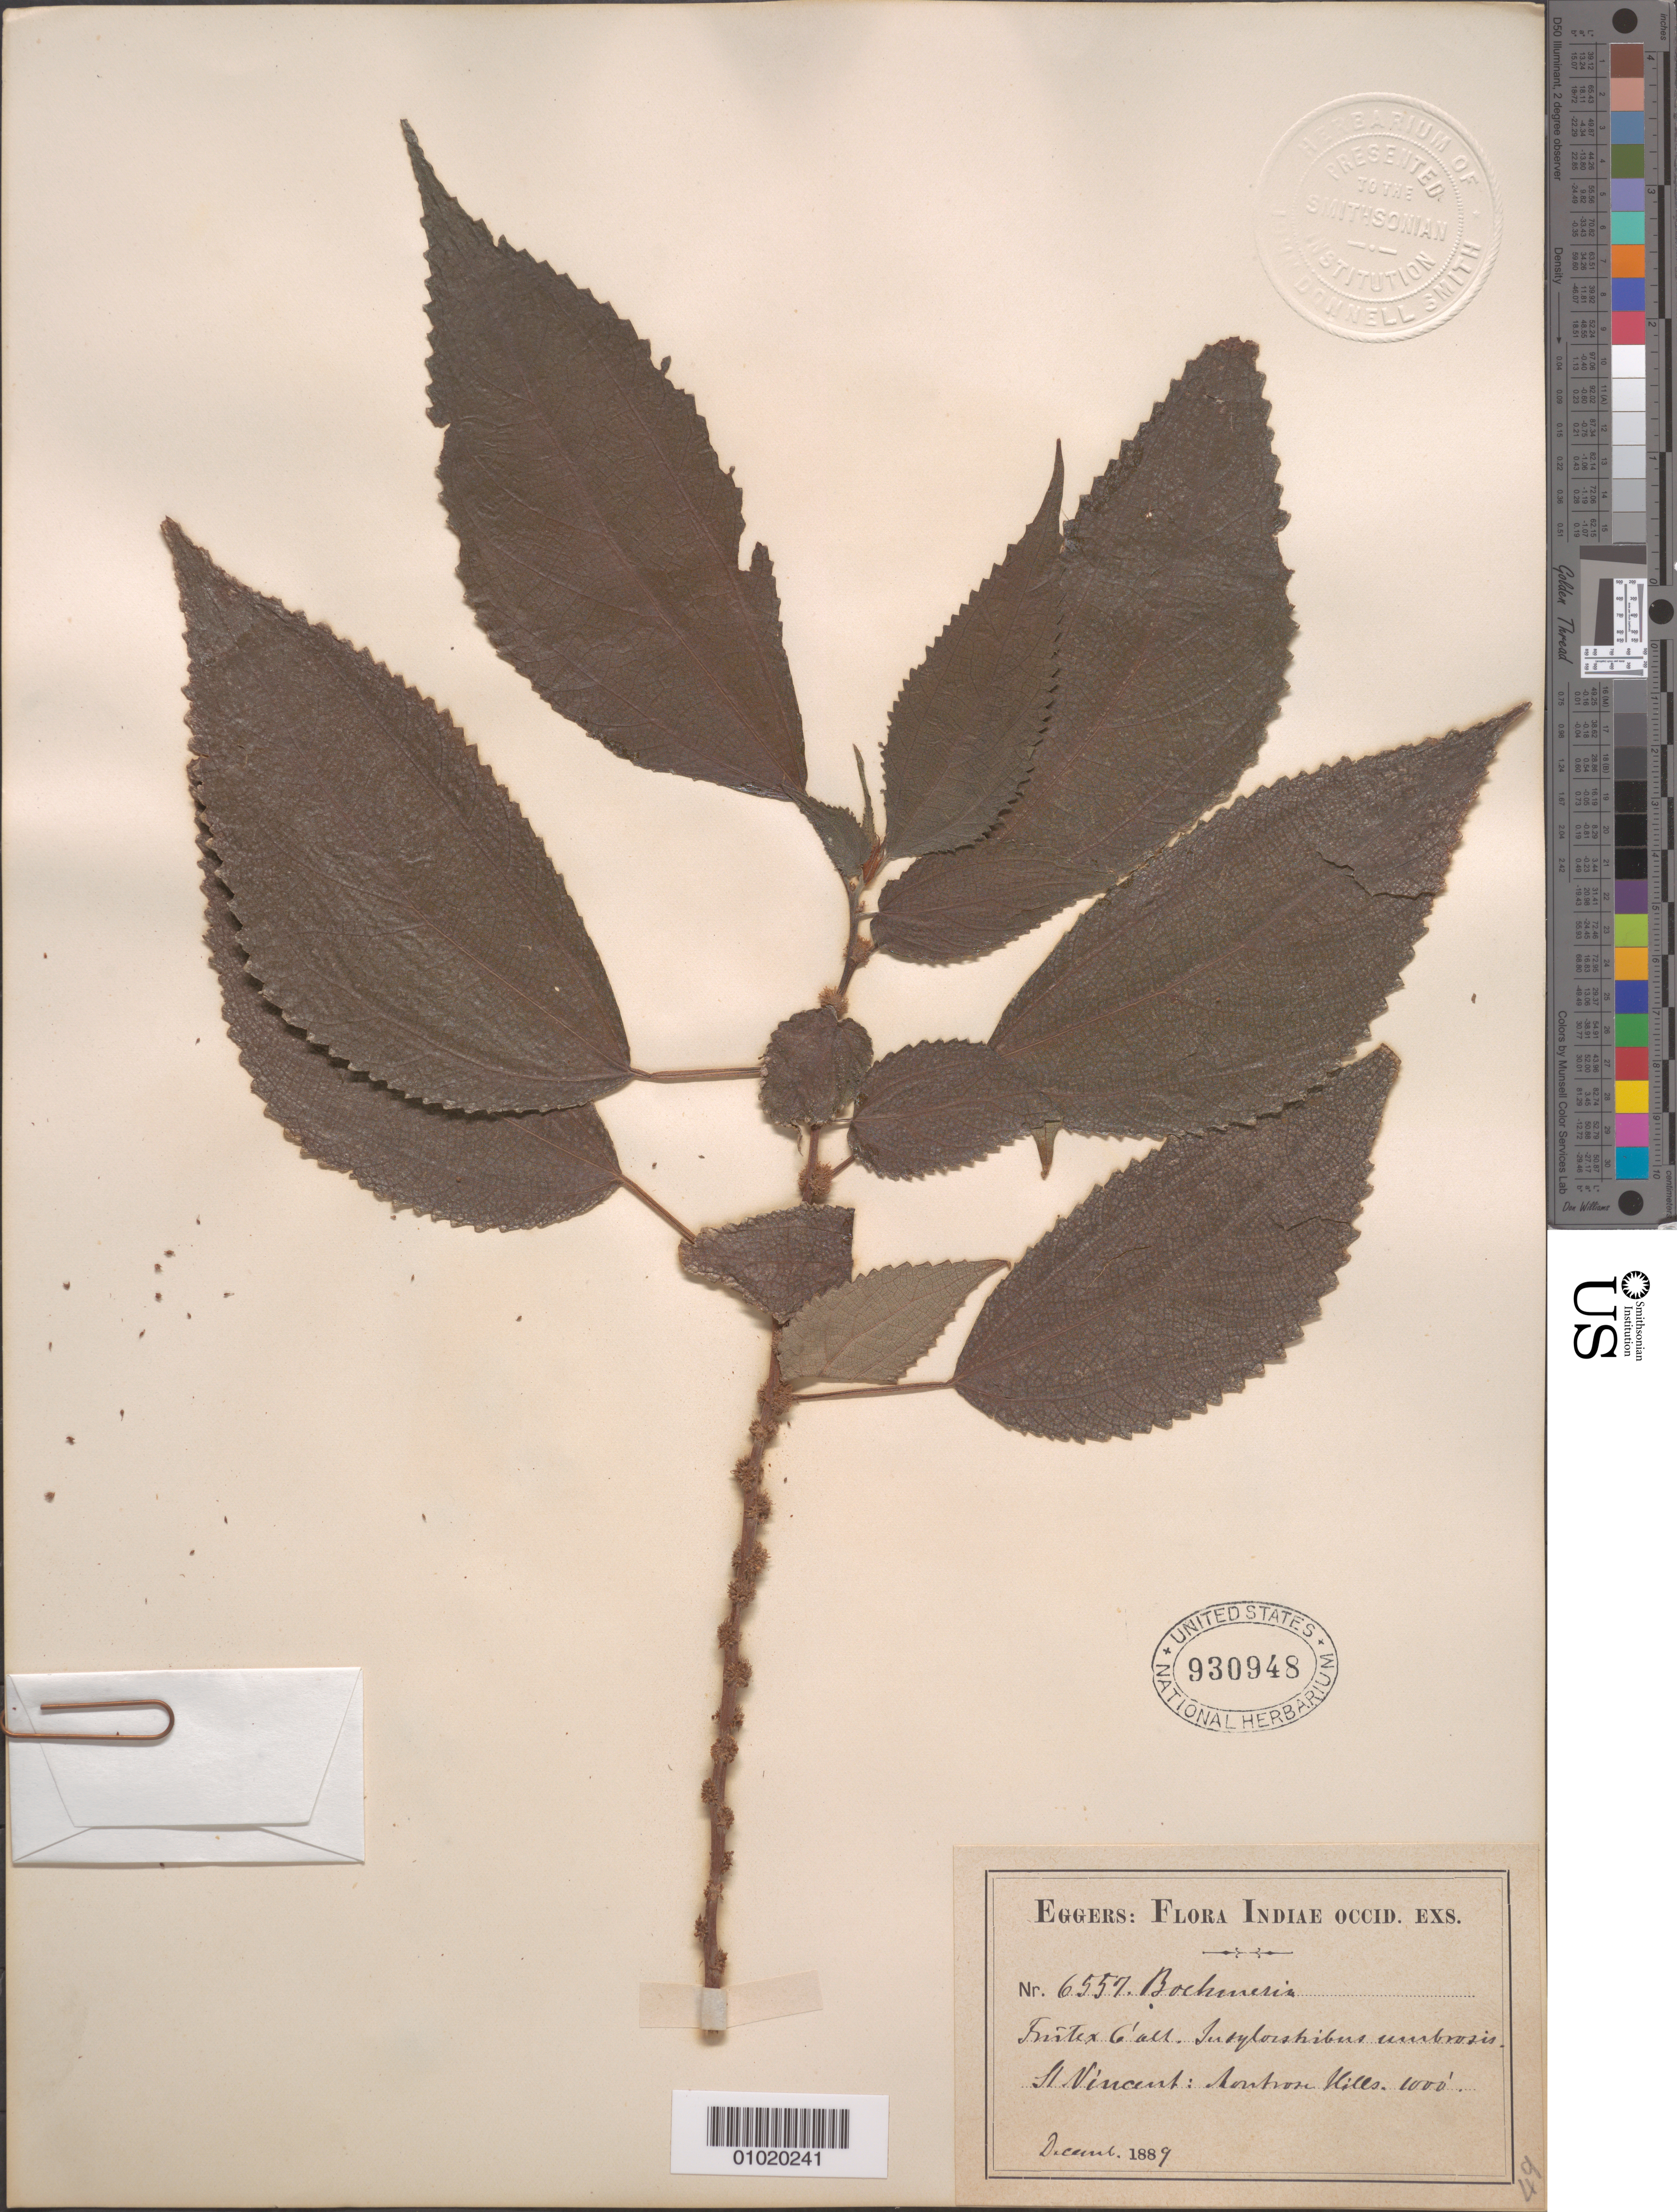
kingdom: Plantae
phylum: Tracheophyta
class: Magnoliopsida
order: Rosales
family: Urticaceae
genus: Boehmeria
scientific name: Boehmeria ramiflora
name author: Jacq.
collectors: H. F. A. von Eggers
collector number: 6557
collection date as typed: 01 Dec 1889 to 31 Dec 1889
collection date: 1889-12-01/1889-12-31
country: St. Vincent - Grenadines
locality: Lonbron Hills ?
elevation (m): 305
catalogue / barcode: US 930948